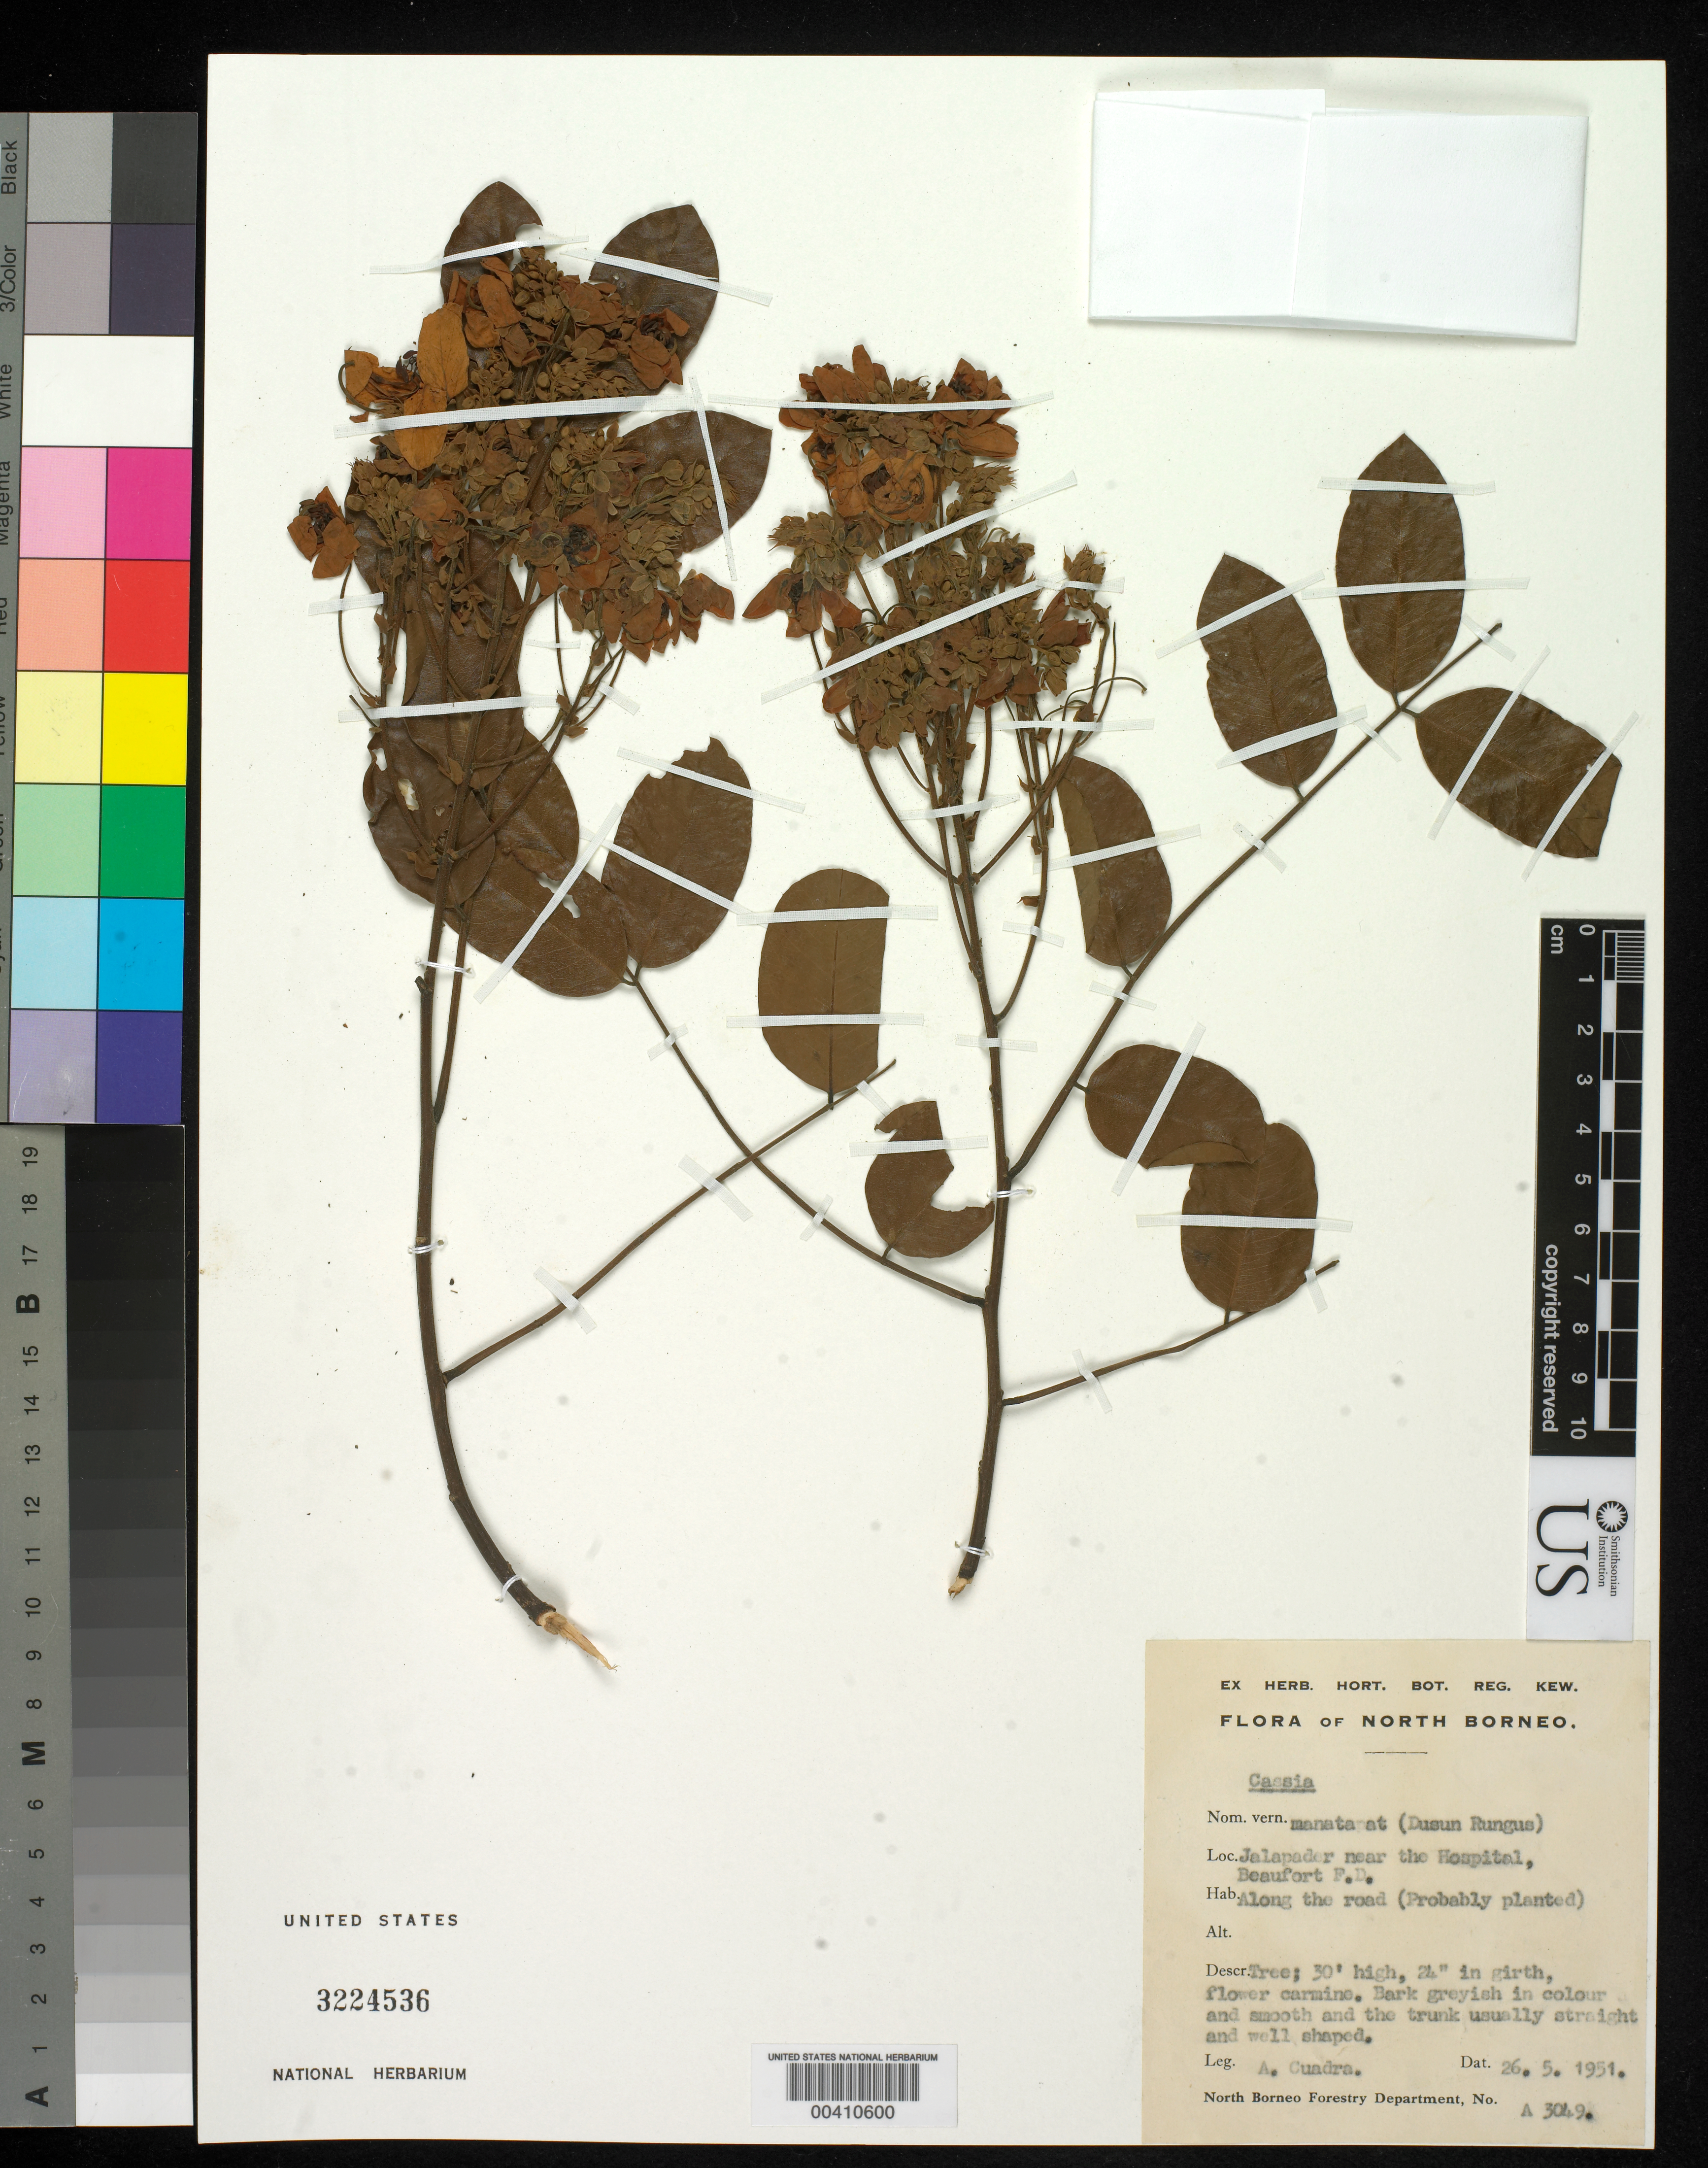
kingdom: Plantae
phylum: Tracheophyta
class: Magnoliopsida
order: Fabales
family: Fabaceae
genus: Senna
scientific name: Senna sp.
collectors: A. Cuadra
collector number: A3049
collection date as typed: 26 May 1951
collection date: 1951-05-26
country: Malaysia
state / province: Sabah (?)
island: Borneo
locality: Jalapader near the hospital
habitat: Along road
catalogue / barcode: US 3224536